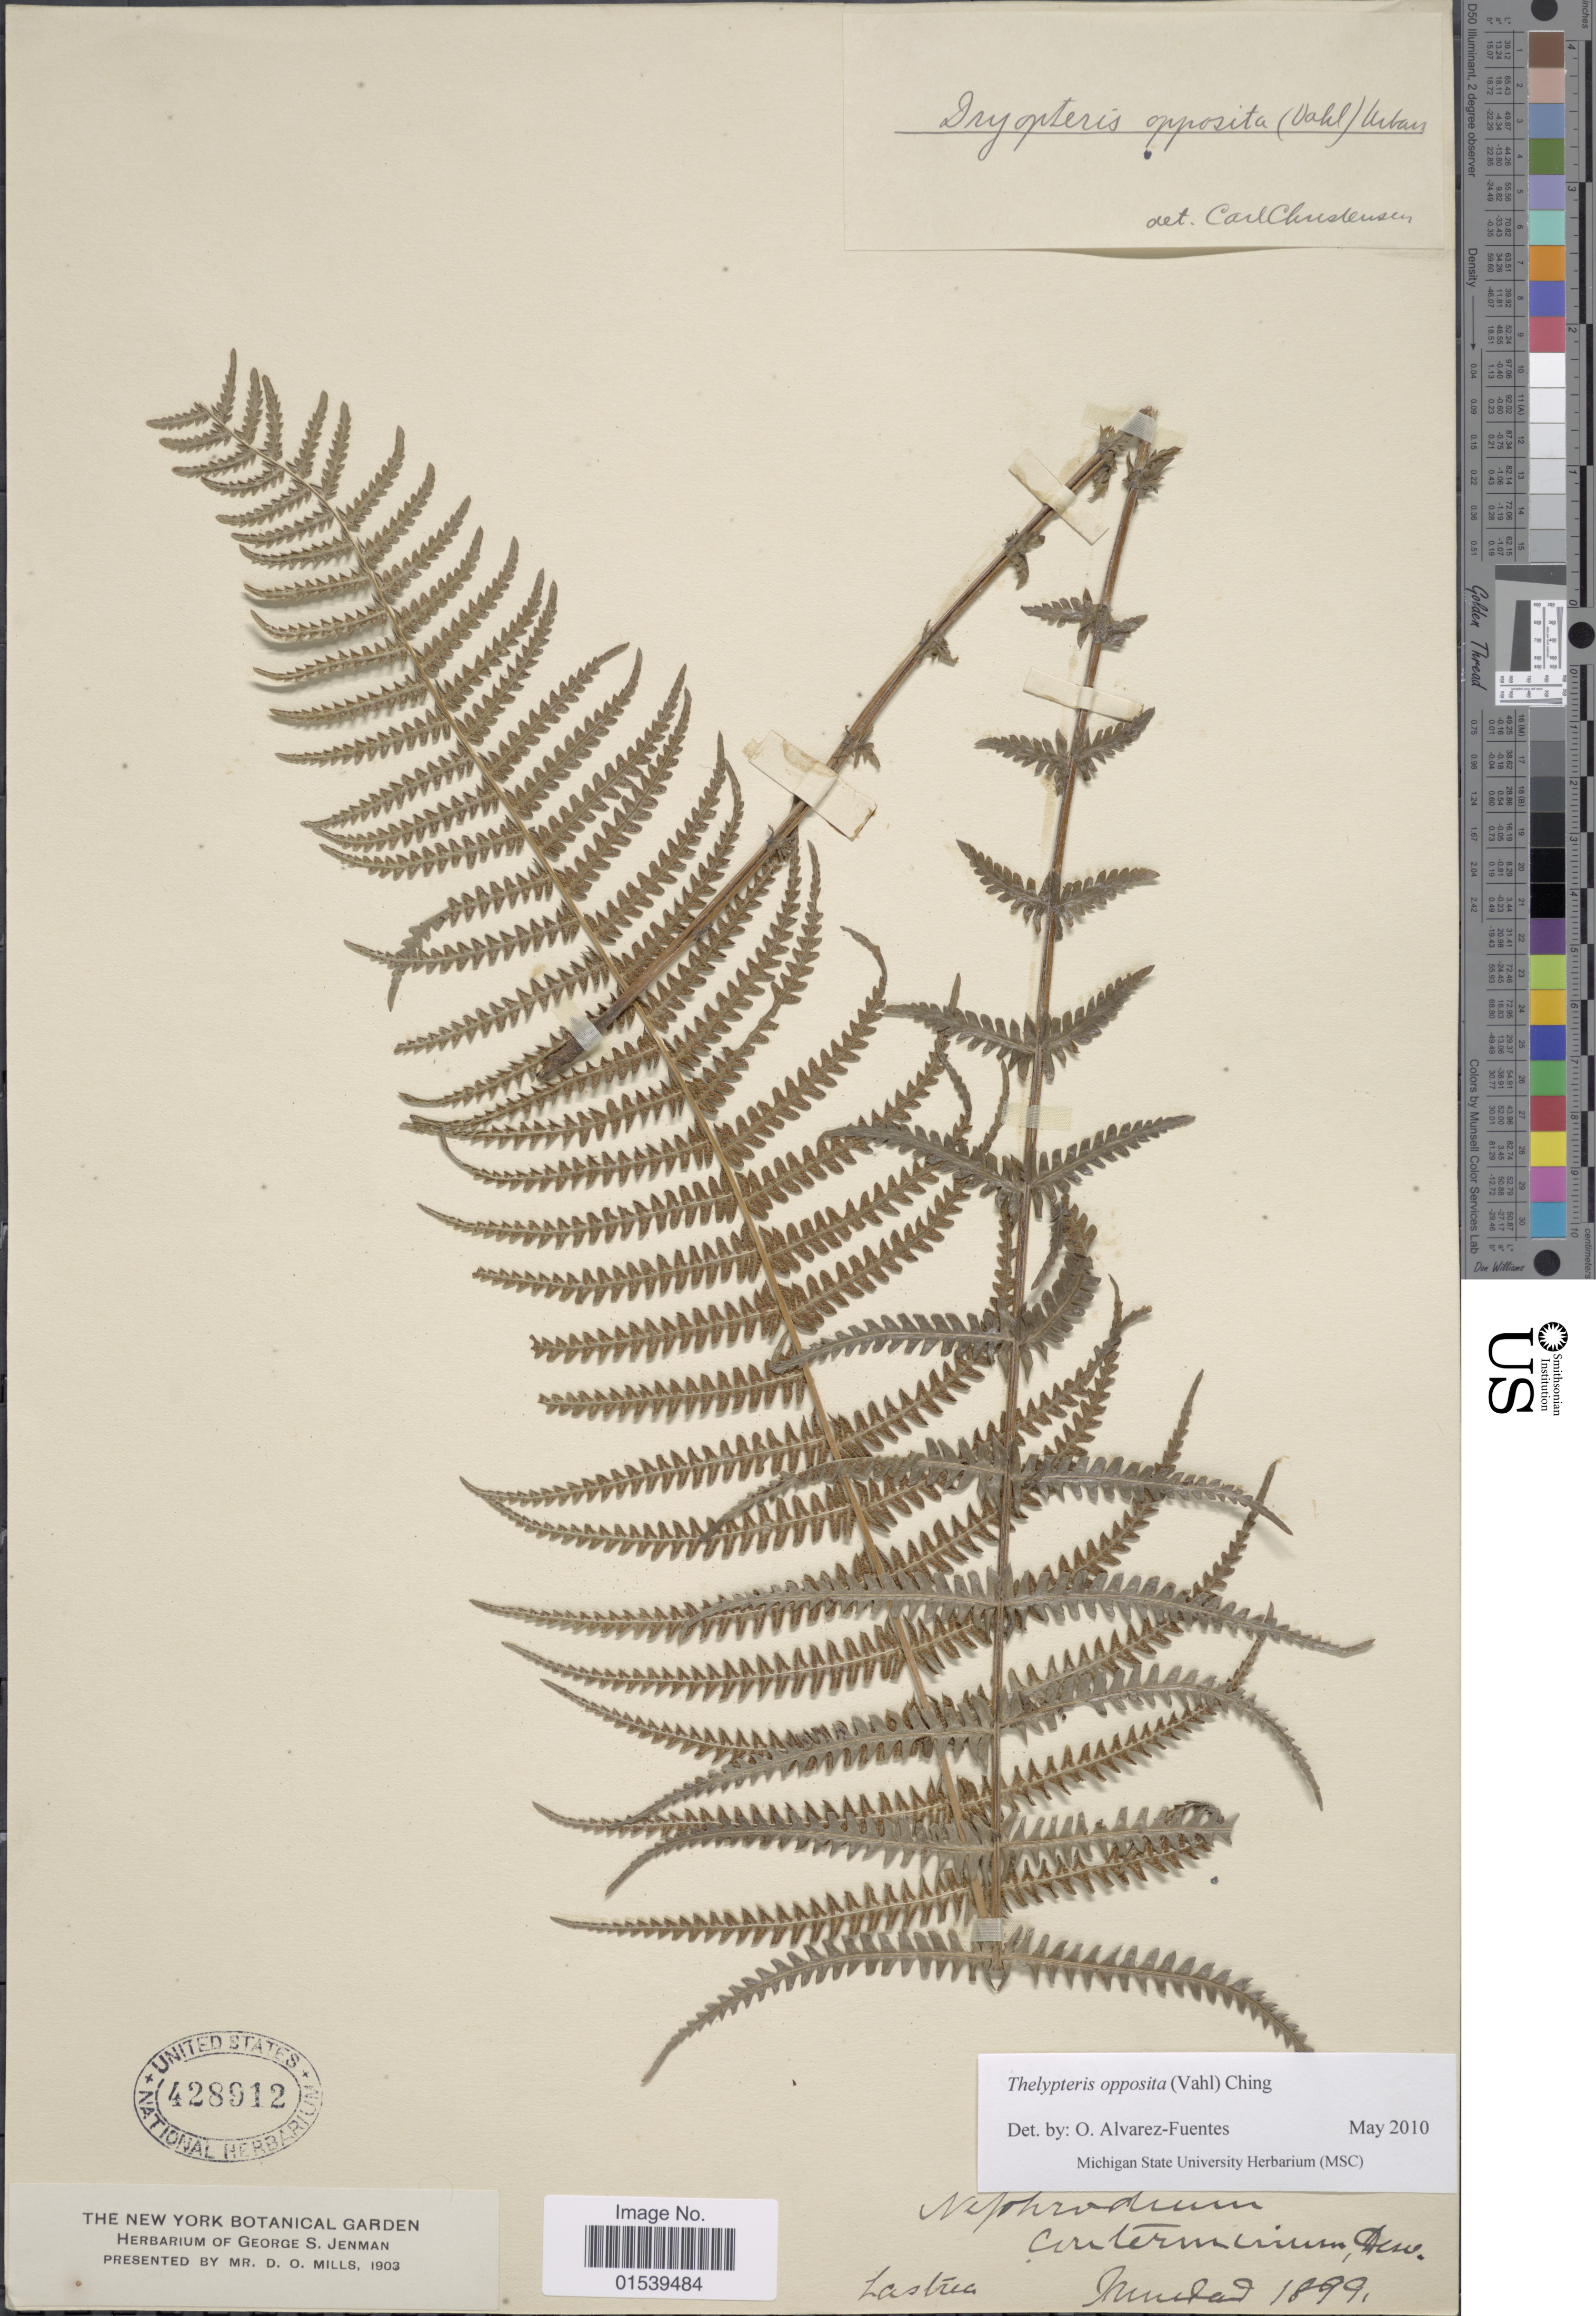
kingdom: Plantae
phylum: Tracheophyta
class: Polypodiopsida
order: Polypodiales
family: Thelypteridaceae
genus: Amauropelta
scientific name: Amauropelta opposita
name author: (Vahl) Pic. Serm.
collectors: Lastrea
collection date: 1899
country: Trinidad and Tobago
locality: Trinidad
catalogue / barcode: US 428912